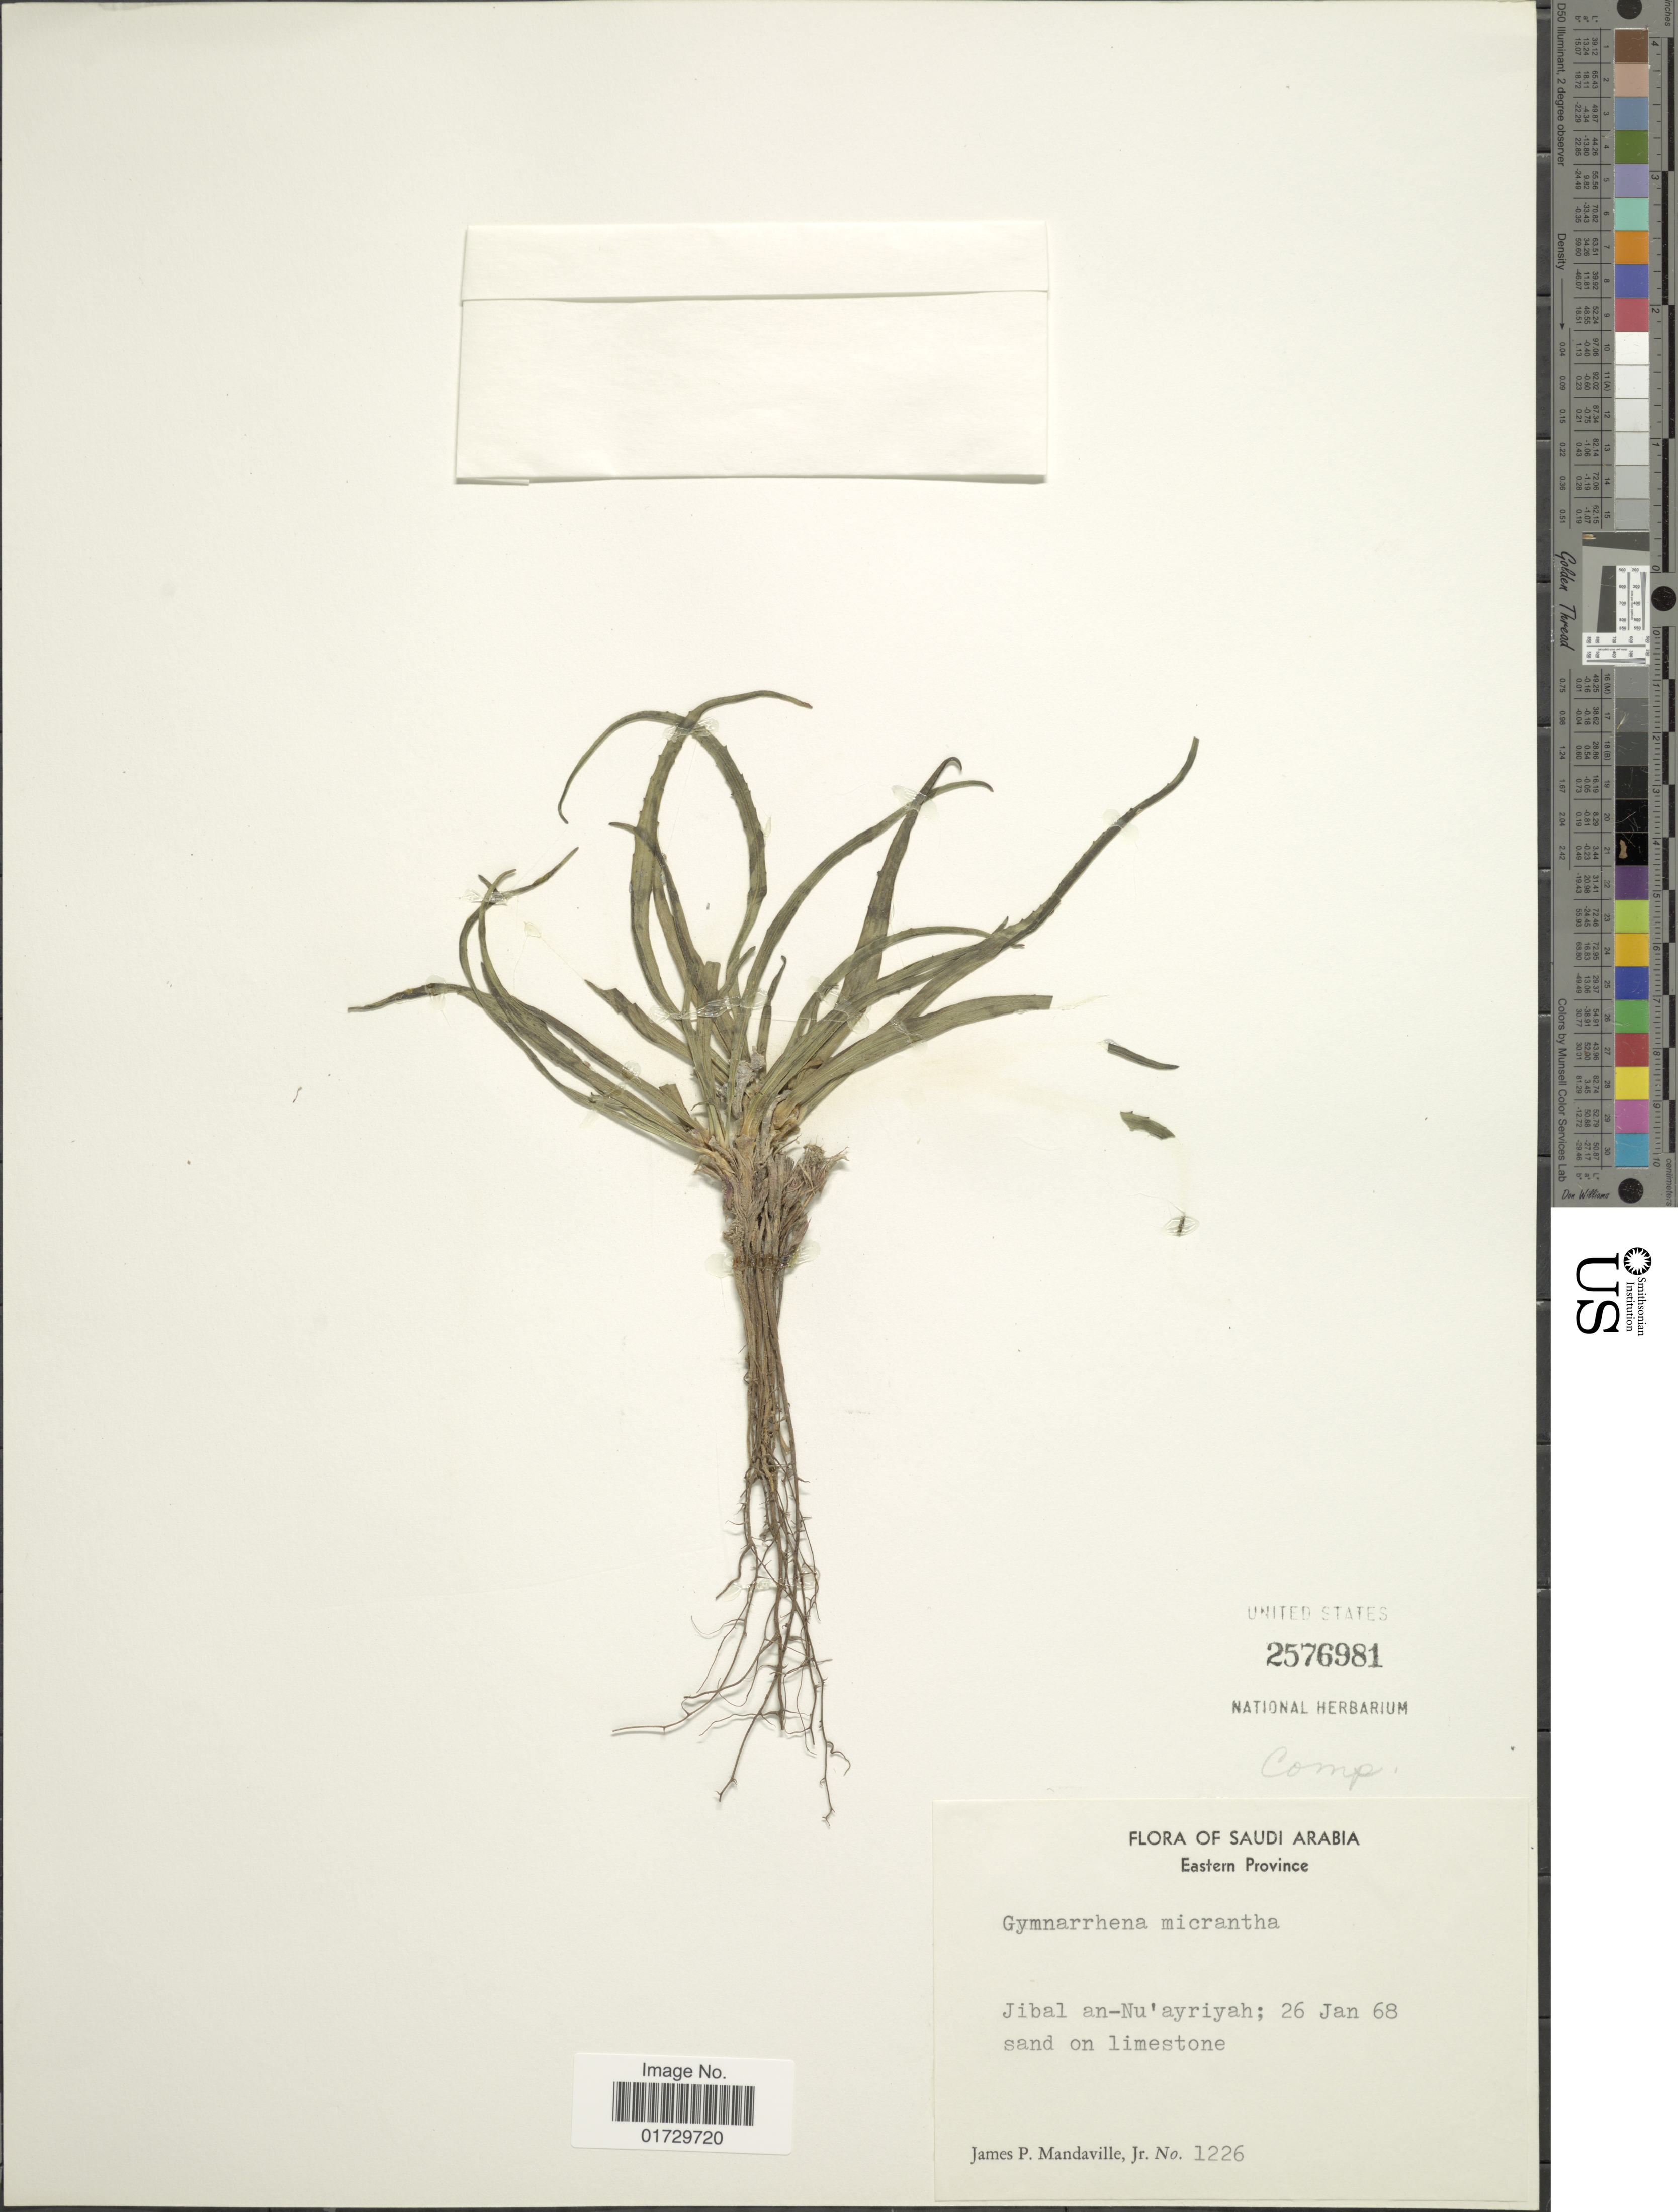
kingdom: Plantae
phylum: Tracheophyta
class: Magnoliopsida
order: Asterales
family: Asteraceae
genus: Gymnarrhena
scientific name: Gymnarrhena micrantha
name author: Desf.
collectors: J. Mandaville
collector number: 1226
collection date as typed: Transcribed d/m/y: 26/1/68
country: Saudi Arabia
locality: Eastern Province, Jibal an-Nu' ayriyah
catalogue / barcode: US 2576981